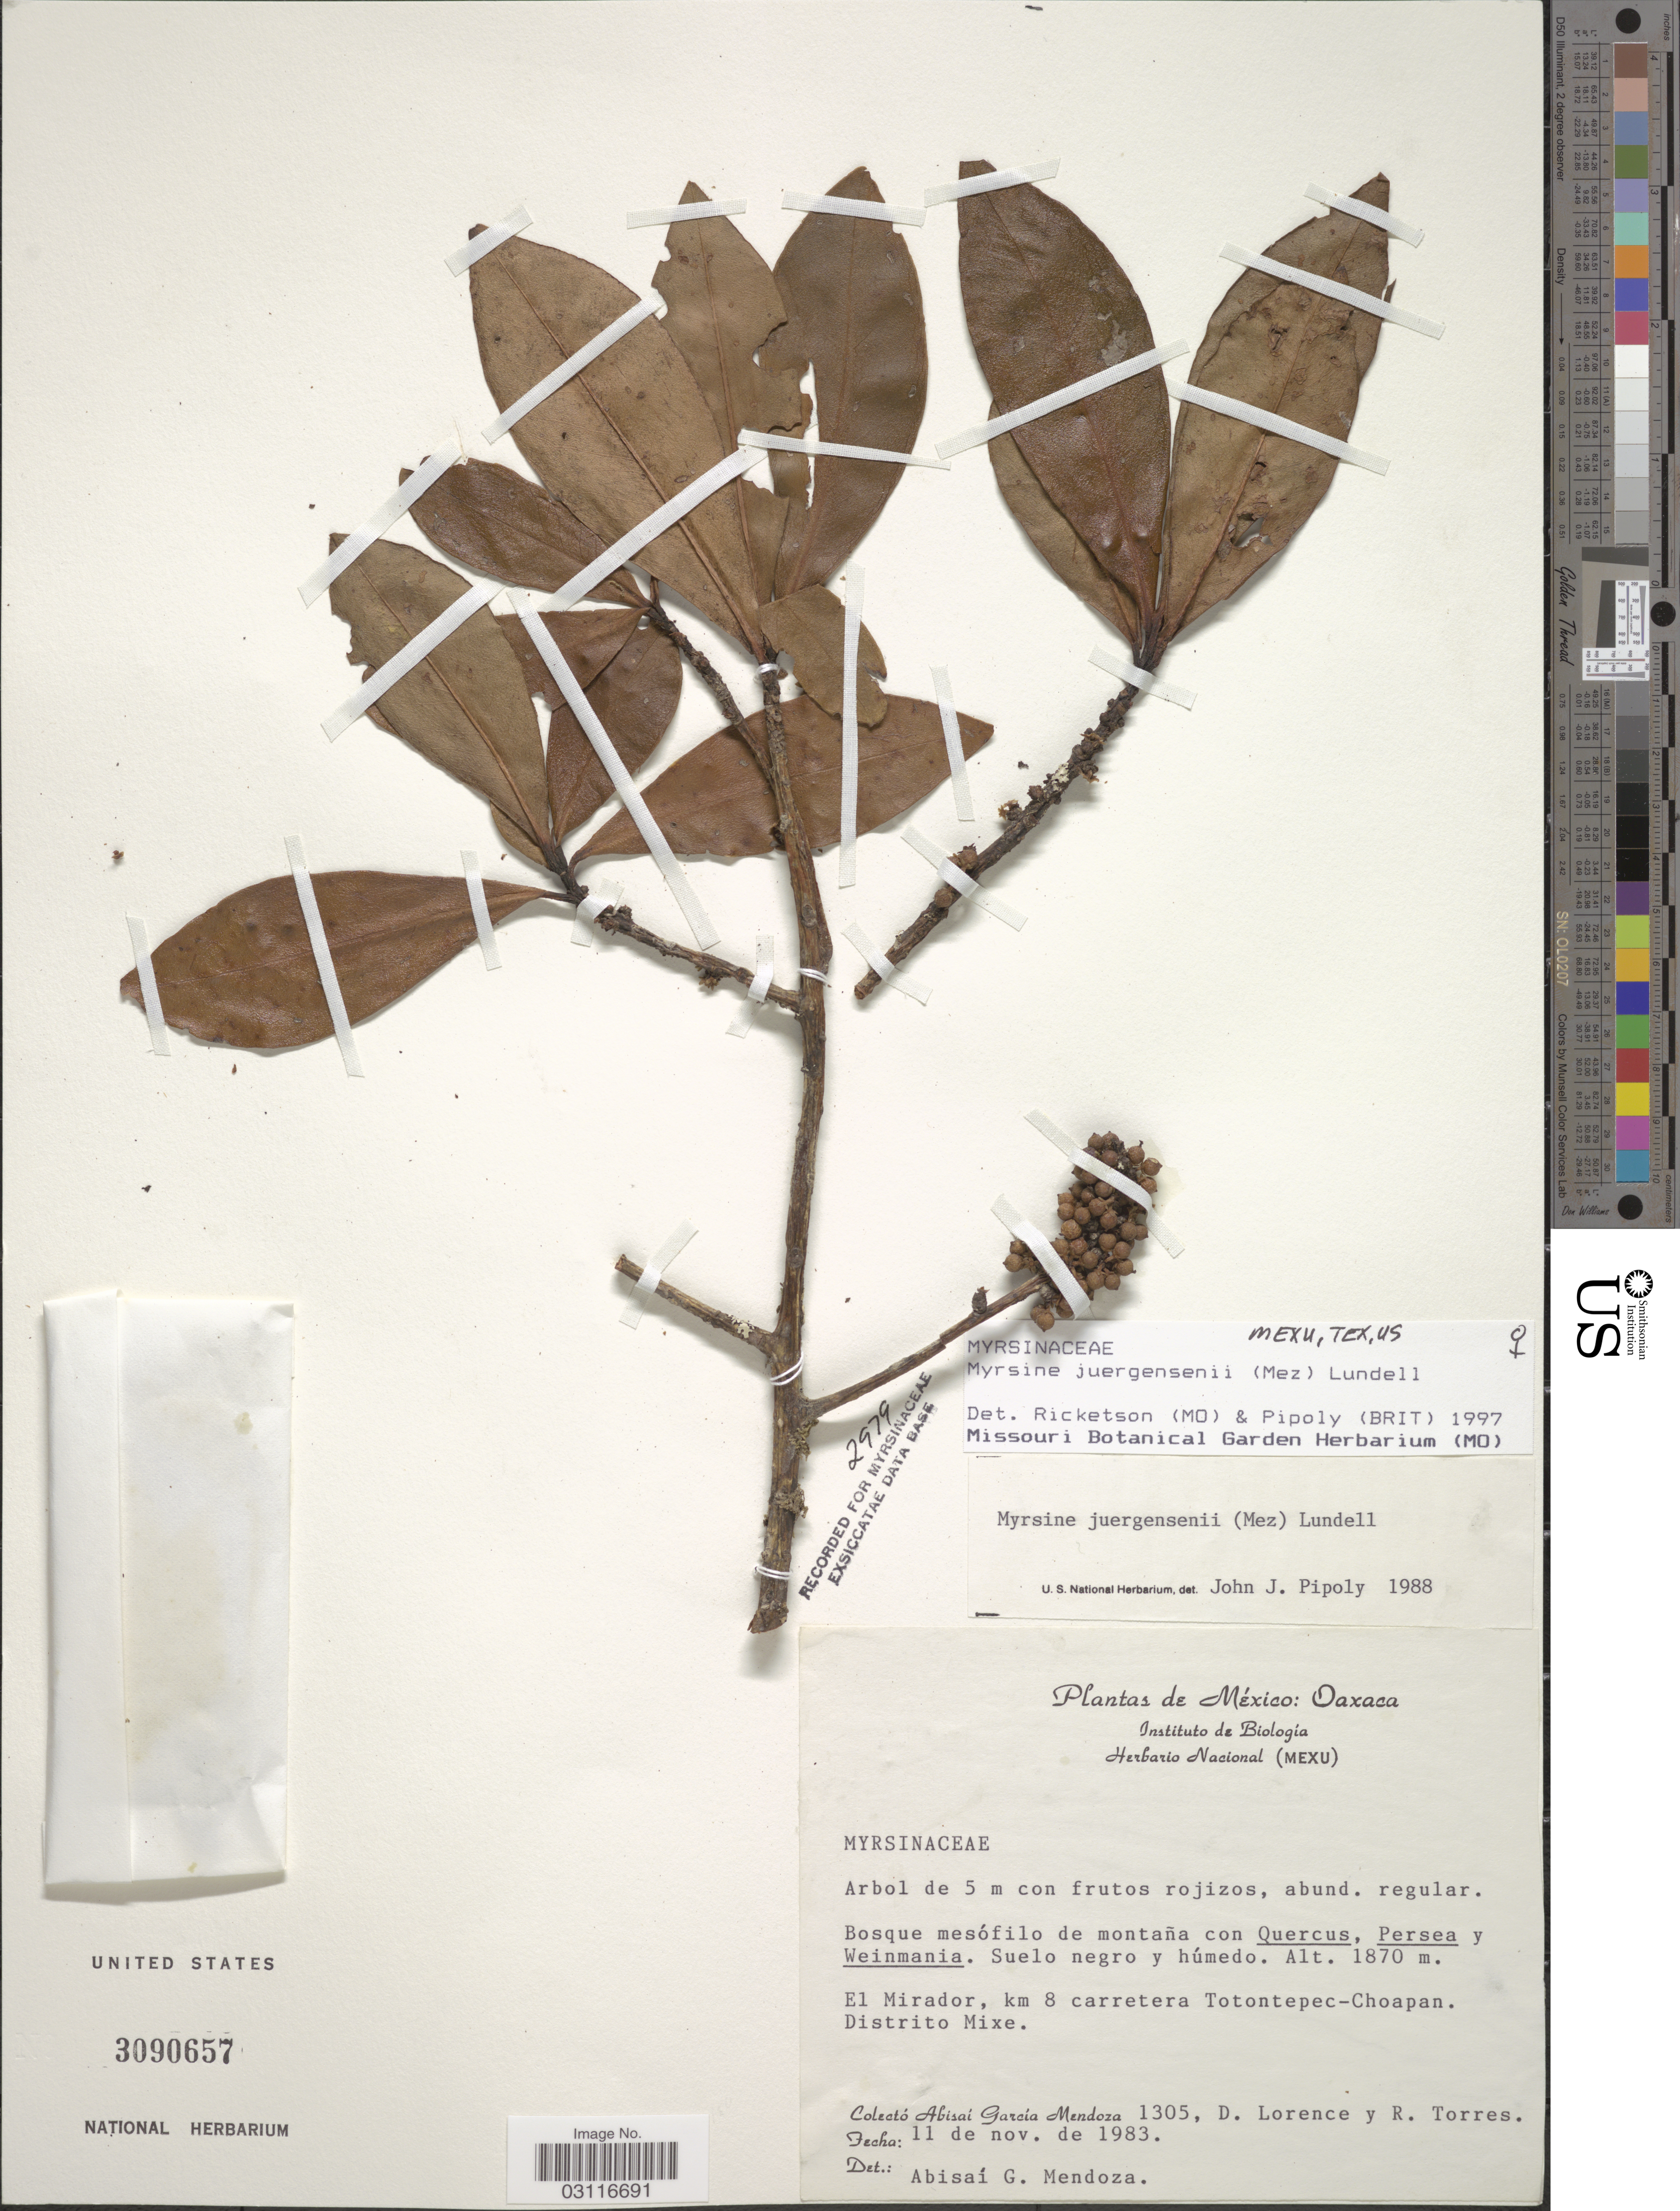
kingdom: Plantae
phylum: Tracheophyta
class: Magnoliopsida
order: Ericales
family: Primulaceae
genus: Myrsine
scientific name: Myrsine juergensenii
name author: (Mez) Lundell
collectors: A. García-Mendoza, D. Lorence & R. Torres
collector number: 1305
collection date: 1983-11-11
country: Mexico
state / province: Oaxaca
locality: El Mirador, km 8 carretera Totontepec-Choapan. Distrito Mixe.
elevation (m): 1870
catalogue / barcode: US 3090657